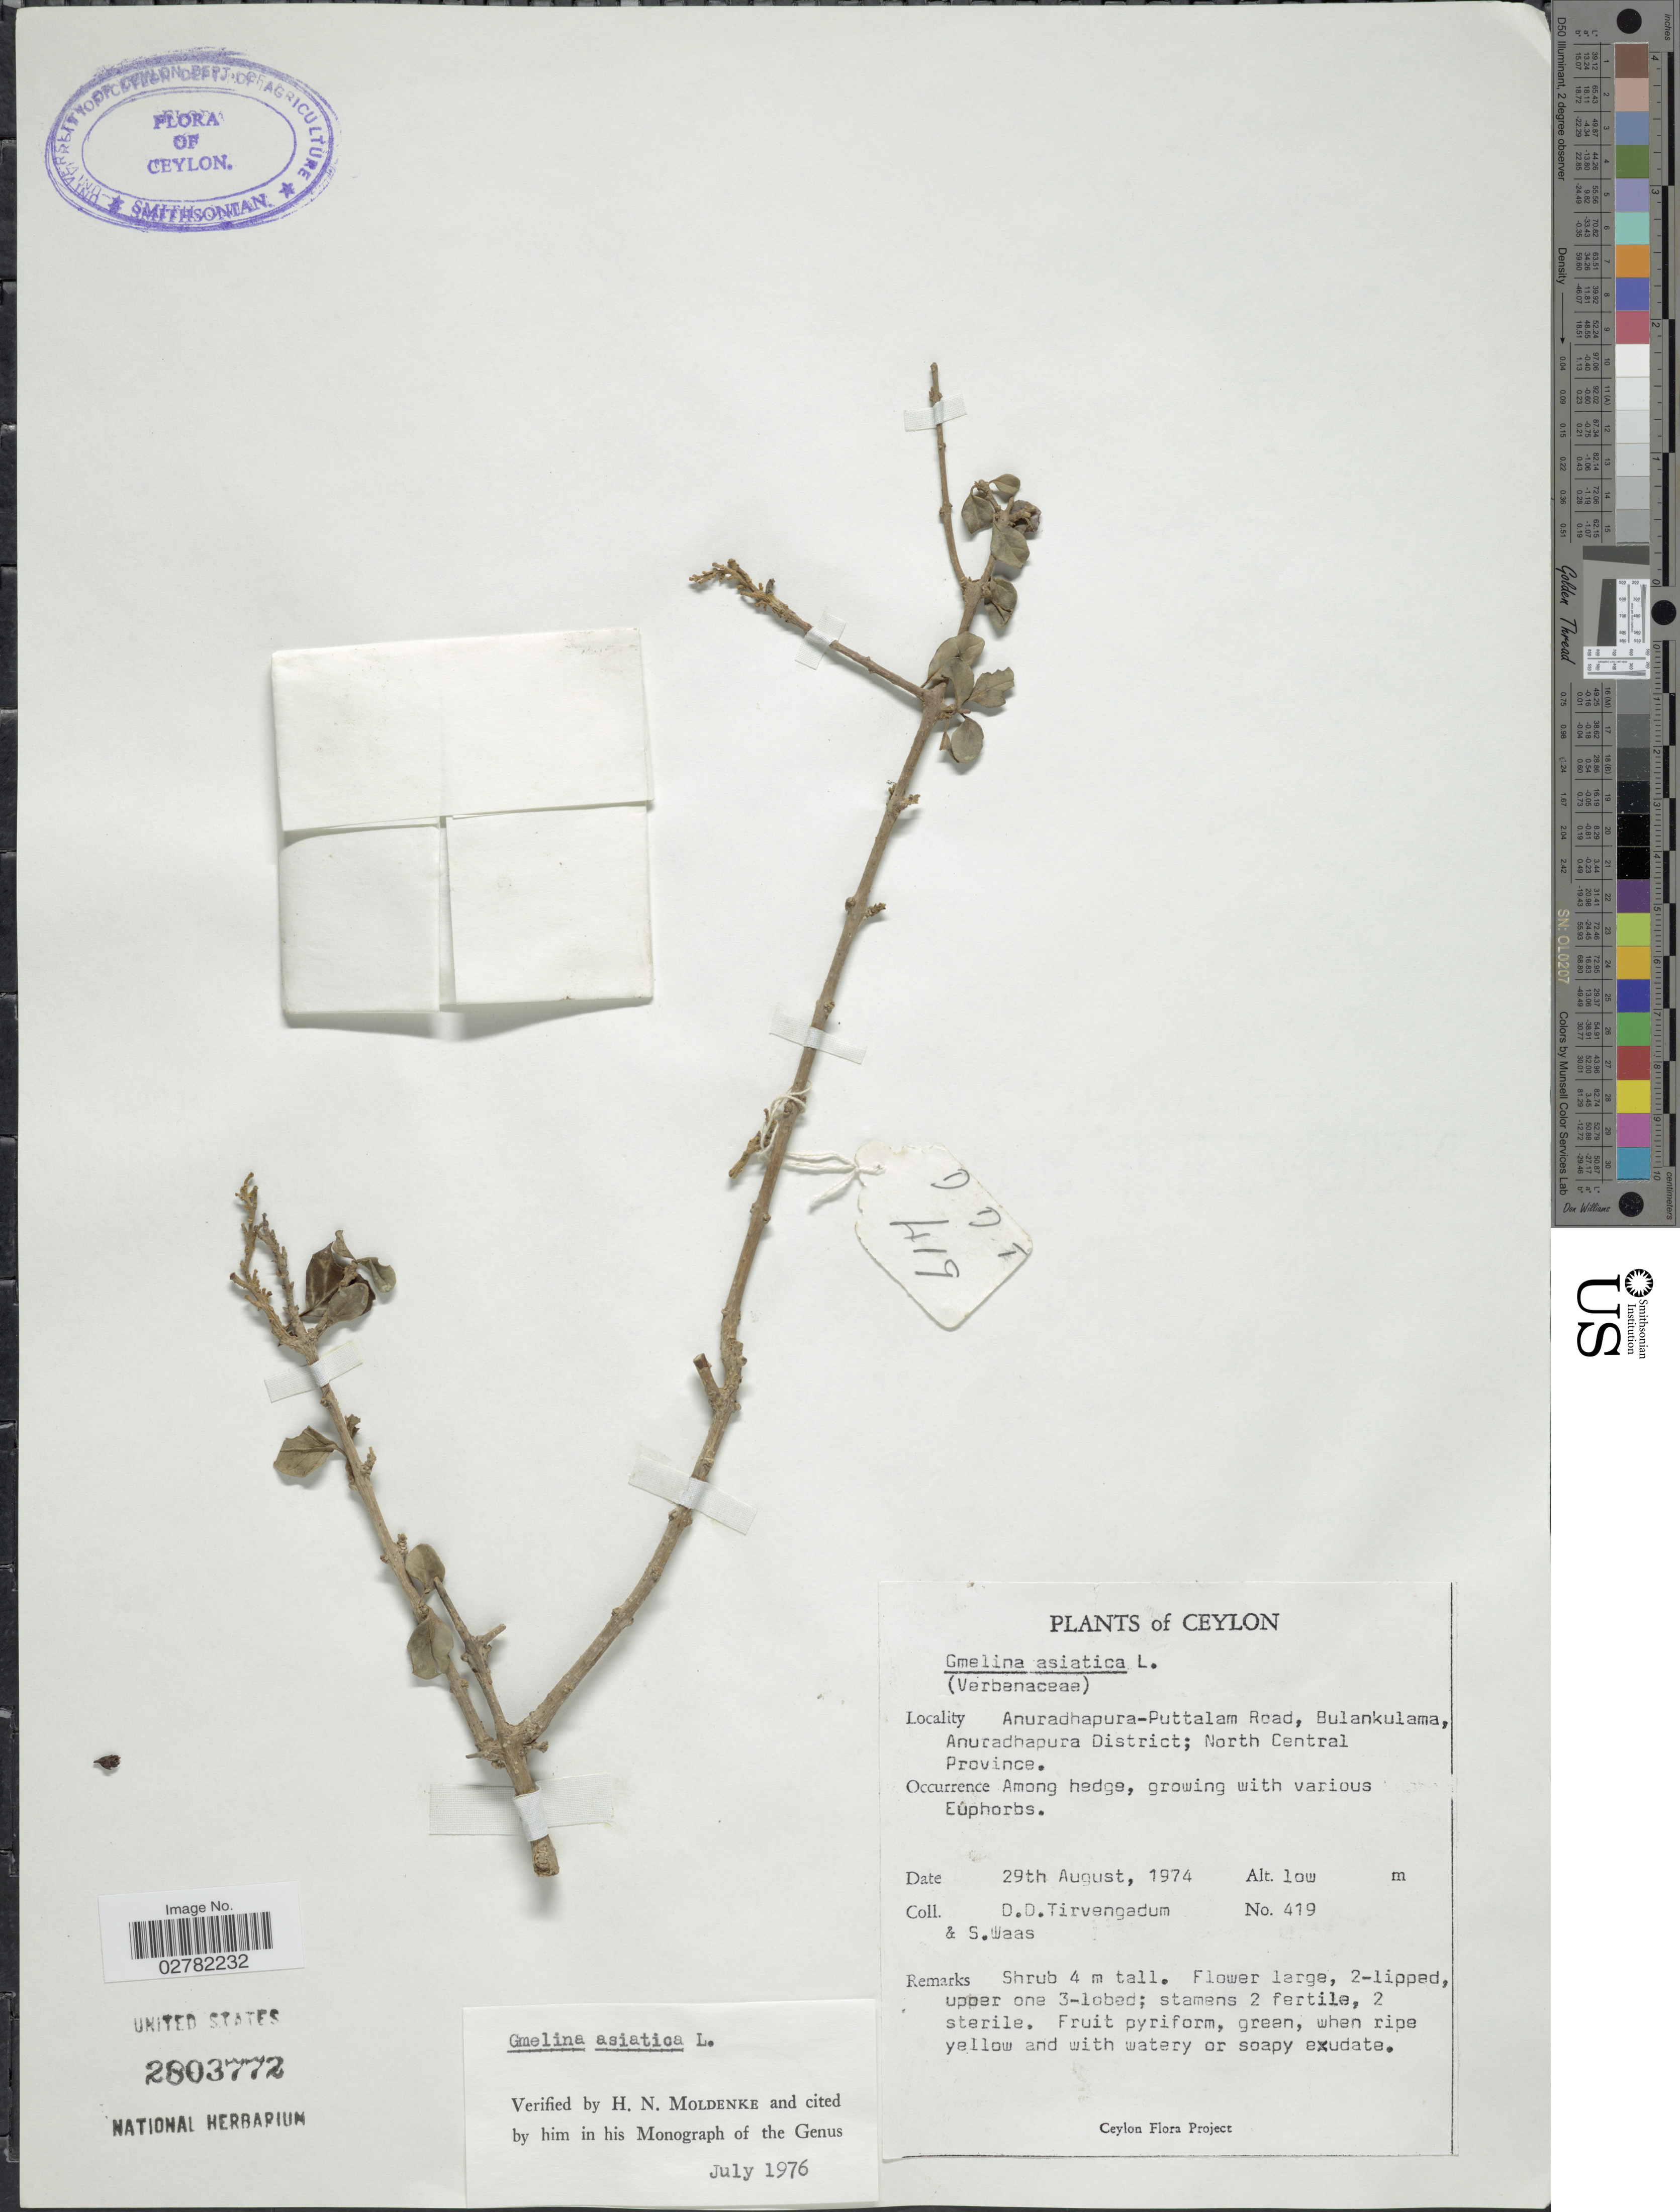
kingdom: Plantae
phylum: Tracheophyta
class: Magnoliopsida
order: Lamiales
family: Lamiaceae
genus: Gmelina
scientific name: Gmelina asiatica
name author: L.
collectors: D. Tirvengadum & S. Waas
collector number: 419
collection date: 1974-08-29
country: Sri Lanka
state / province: North Central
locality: Ceylon. Anuradhapura-Puttalam Road, Bulankulama, Anuradhapura District; North Central Province.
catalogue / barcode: US 2803772